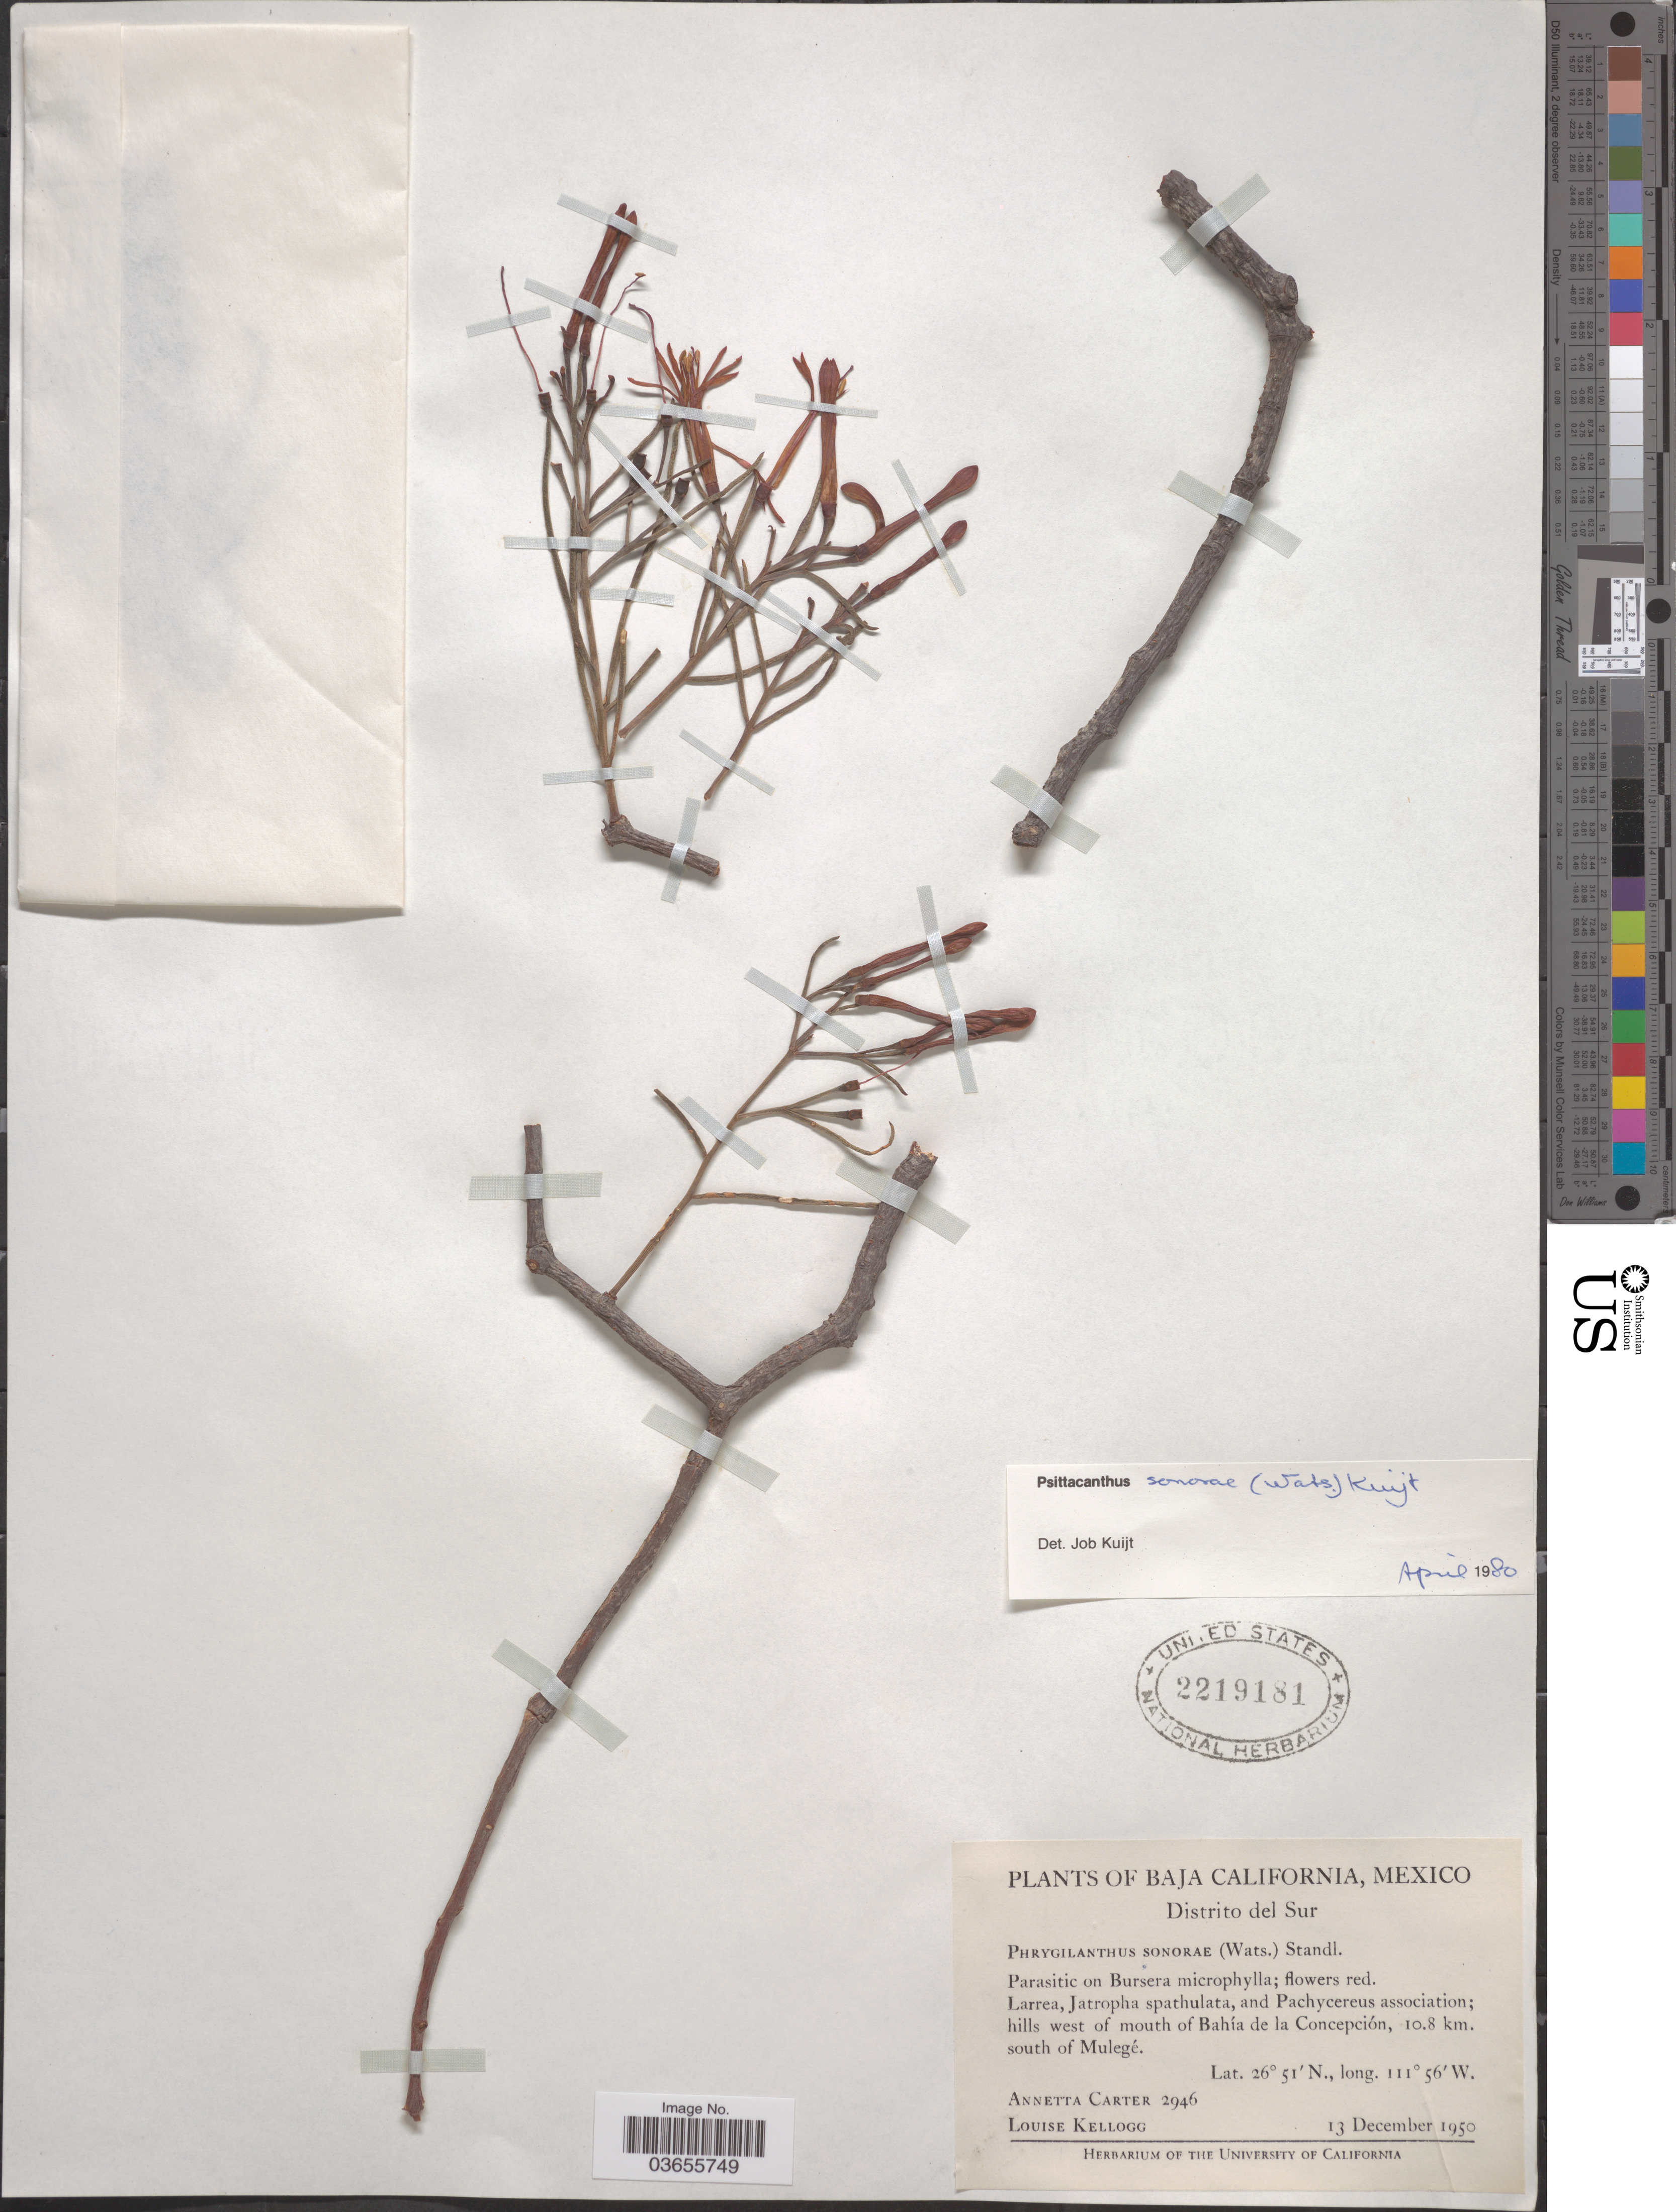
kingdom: Plantae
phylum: Tracheophyta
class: Magnoliopsida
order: Santalales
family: Loranthaceae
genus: Psittacanthus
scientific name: Psittacanthus sonorae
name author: (S. Watson) Kuijt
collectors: A. Carter & L. Kellogg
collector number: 2946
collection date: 1950-12-13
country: Mexico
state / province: Baja California Sur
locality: Distrito del Sur. Hills west of mouth of Bahía de la Concepción, 10.8 km. south of Mulegé.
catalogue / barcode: US 2219181